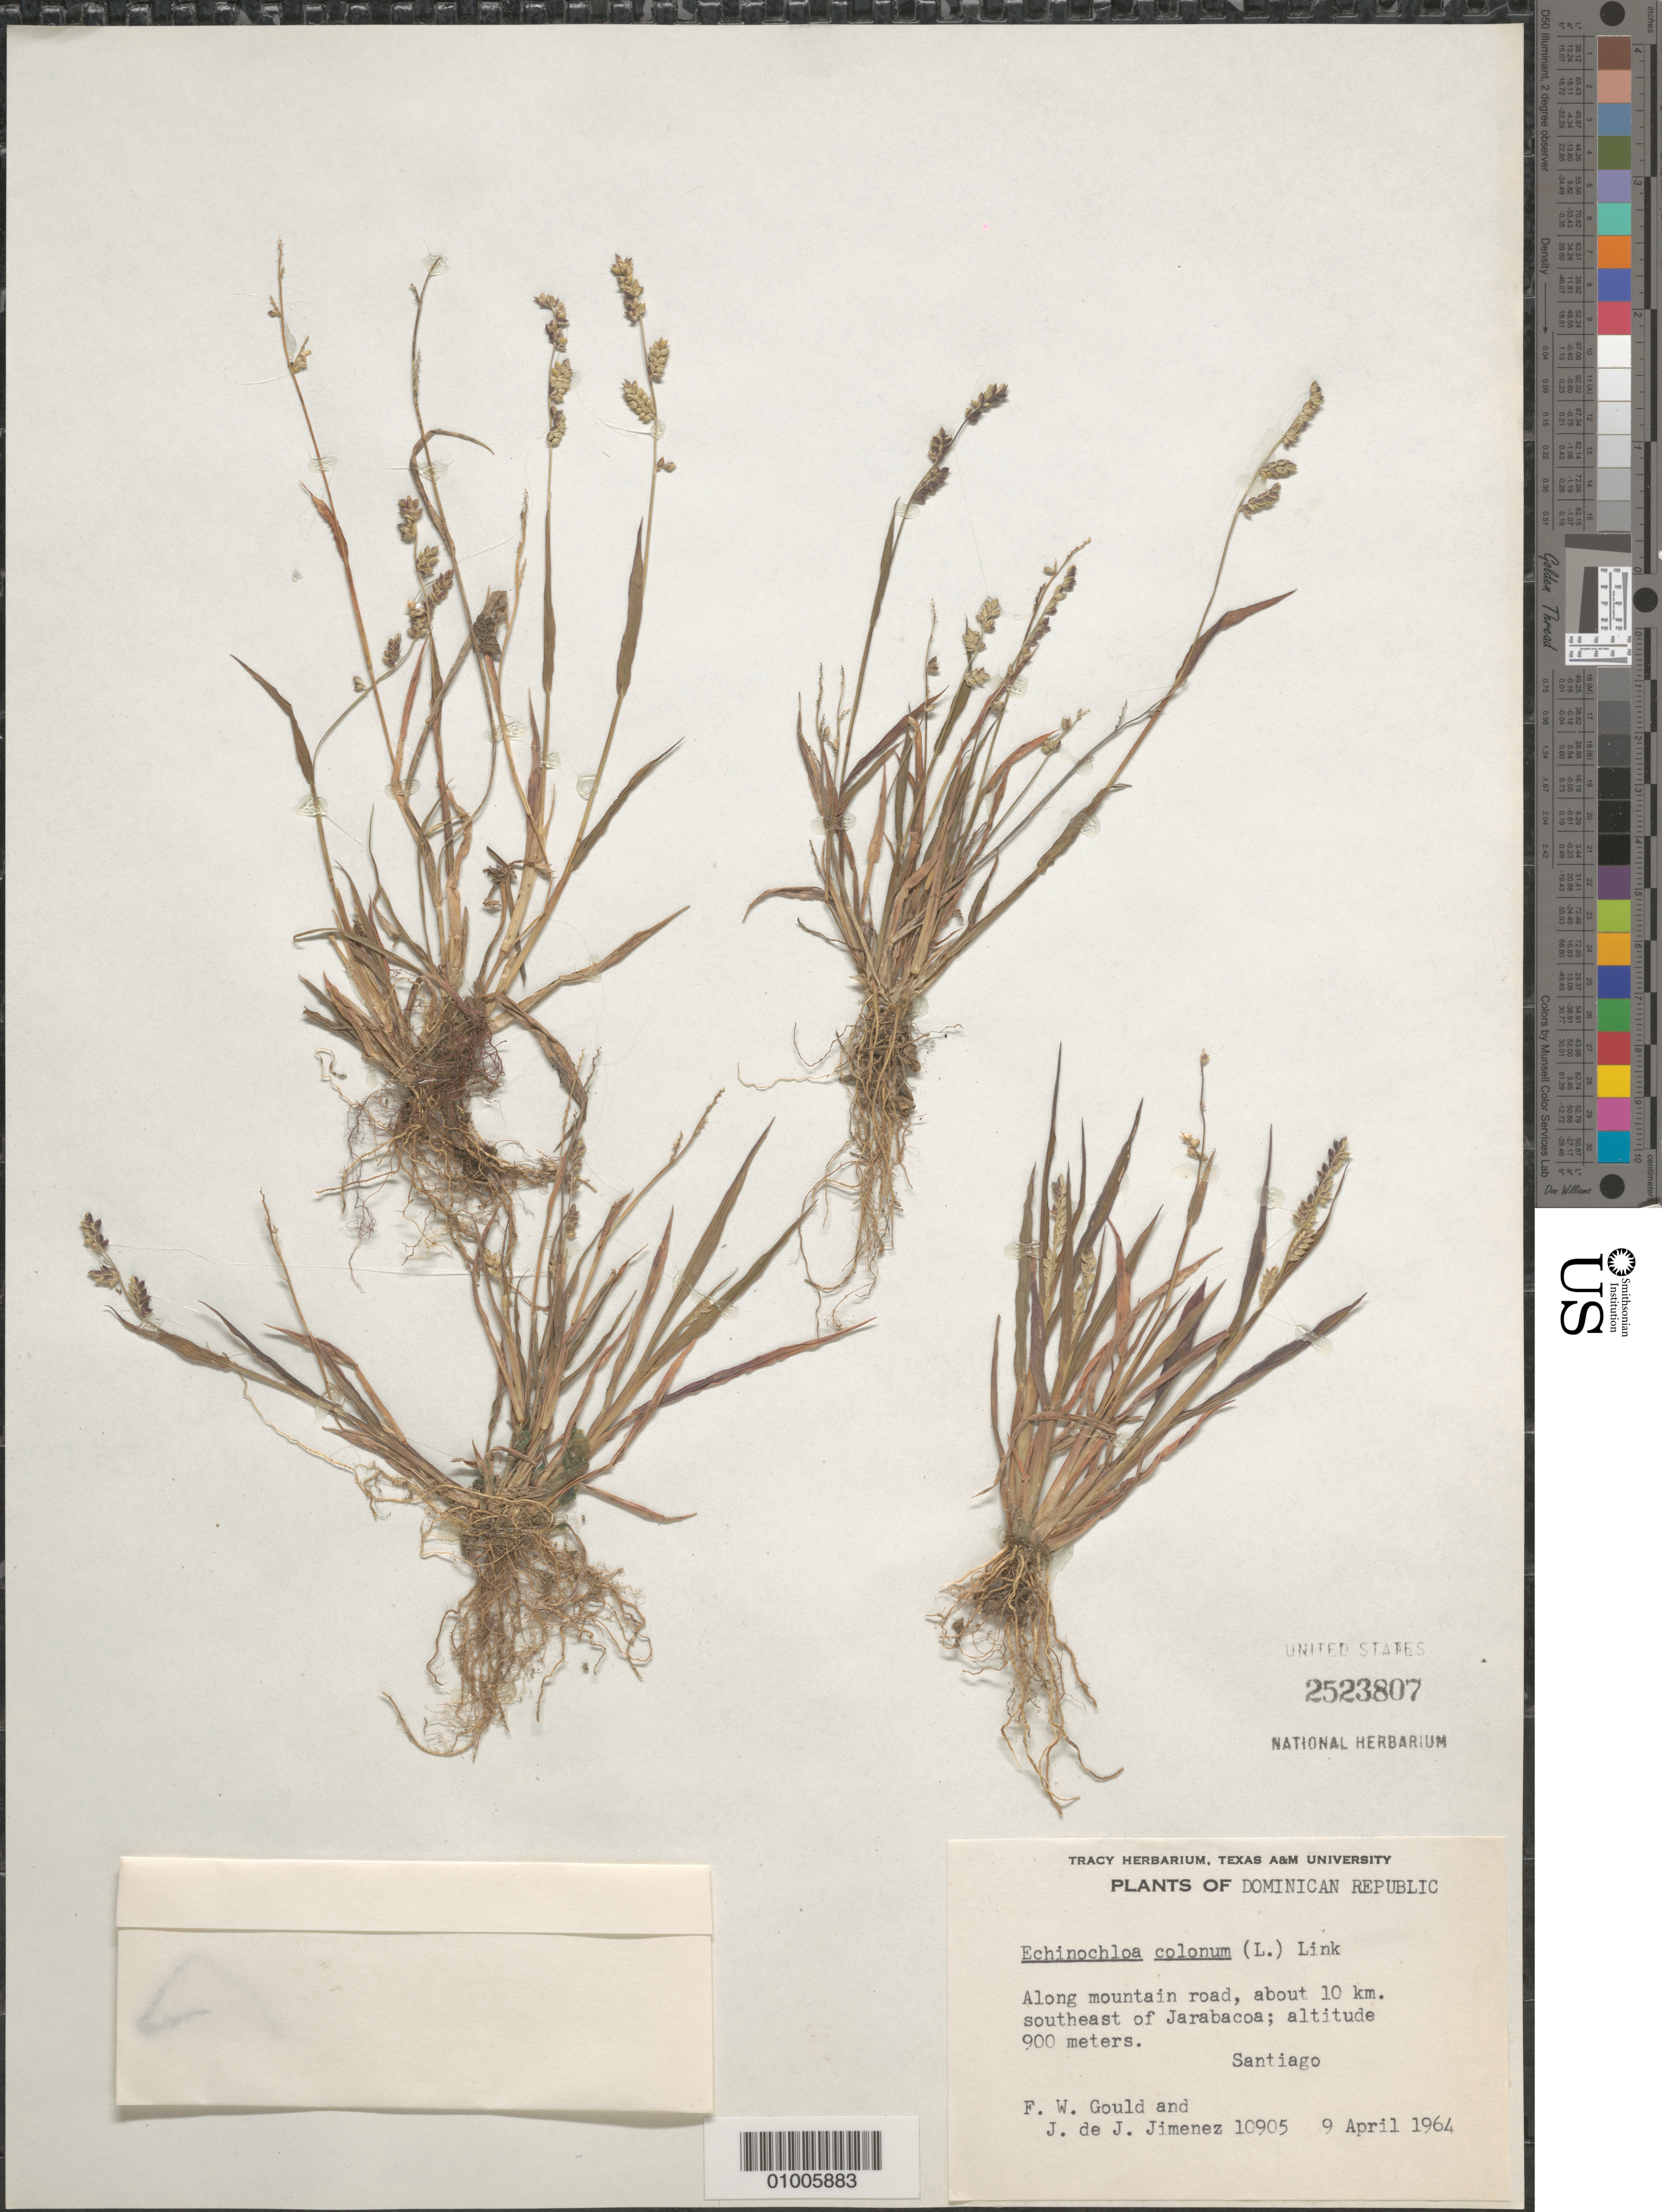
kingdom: Plantae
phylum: Tracheophyta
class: Liliopsida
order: Poales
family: Poaceae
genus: Echinochloa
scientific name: Echinochloa colona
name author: (L.) Link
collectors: J. J. Jiménez Almonte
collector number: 10905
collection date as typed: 09 Apr 1964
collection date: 1964-04-09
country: Dominican Republic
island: Hispaniola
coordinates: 0 N, 0 E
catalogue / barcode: US 2523807